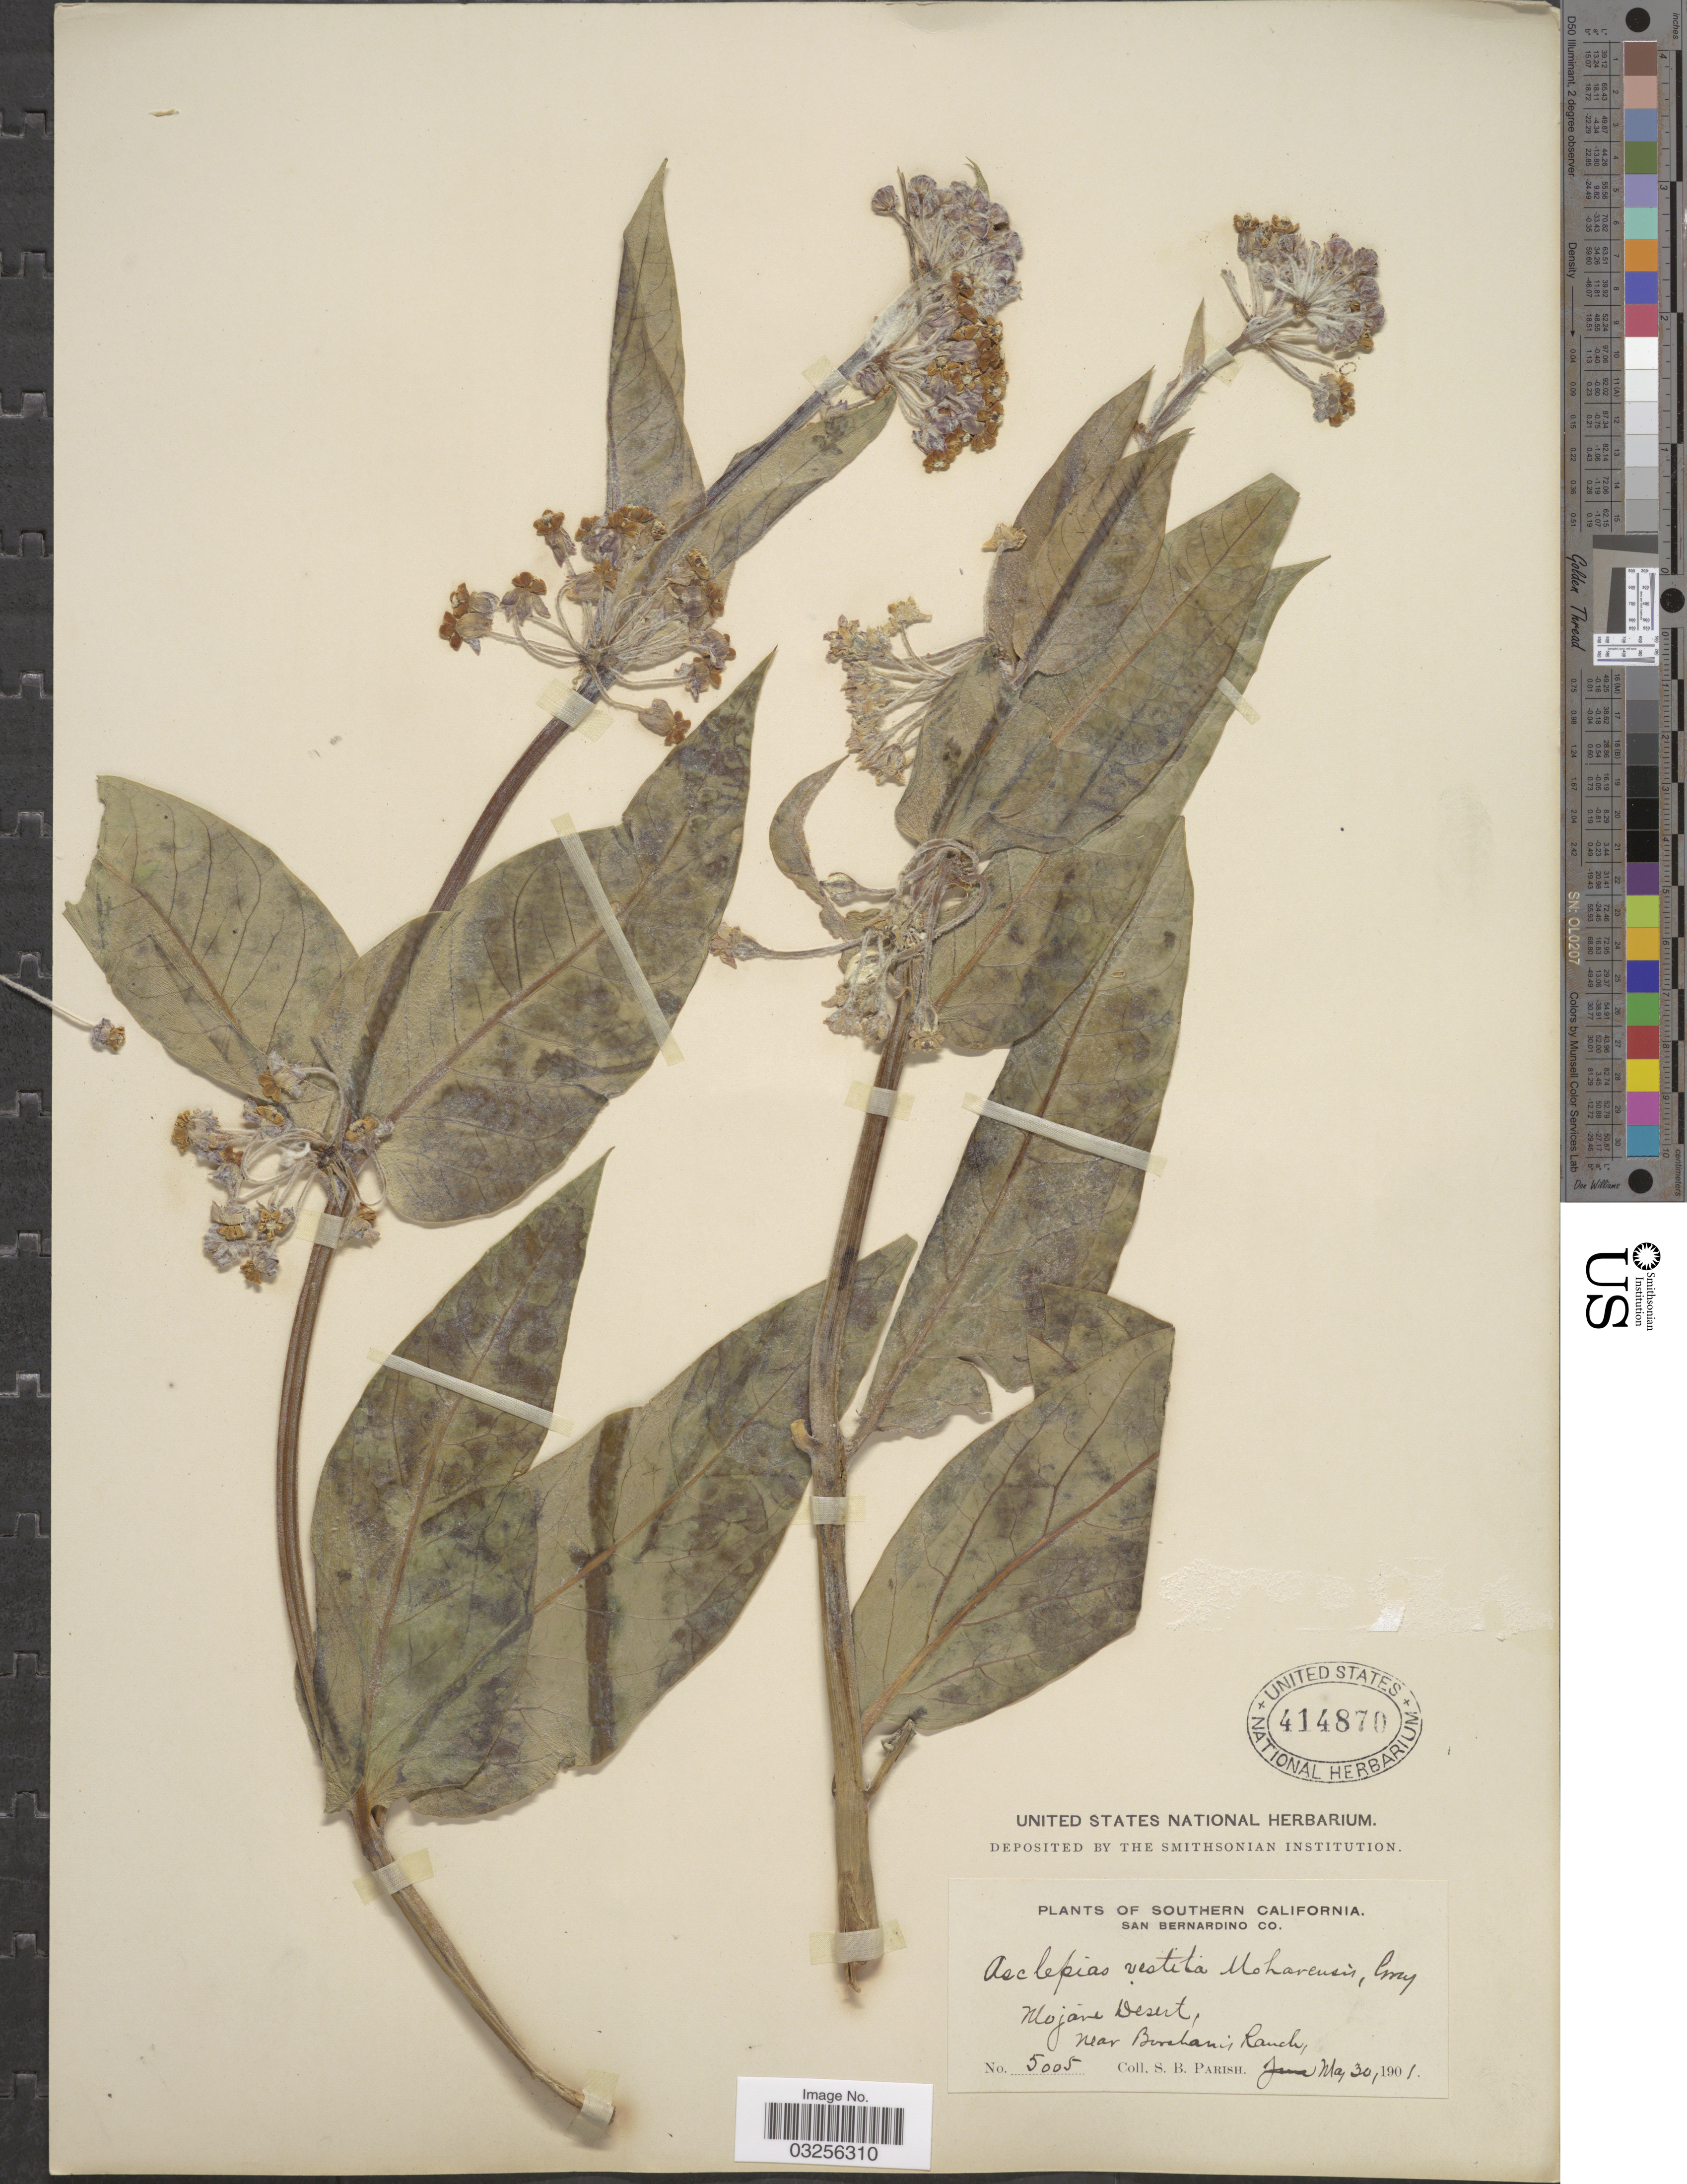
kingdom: Plantae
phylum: Tracheophyta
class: Magnoliopsida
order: Gentianales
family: Apocynaceae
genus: Asclepias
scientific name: Asclepias vestita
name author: Hook. & Arn.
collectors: S. B. Parish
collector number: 5005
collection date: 1901-05-30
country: United States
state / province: California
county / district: San Bernardino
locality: Southern California. San Bernardino Co. Mojave Desert, near Borehani, Ranch.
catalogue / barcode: US 414870